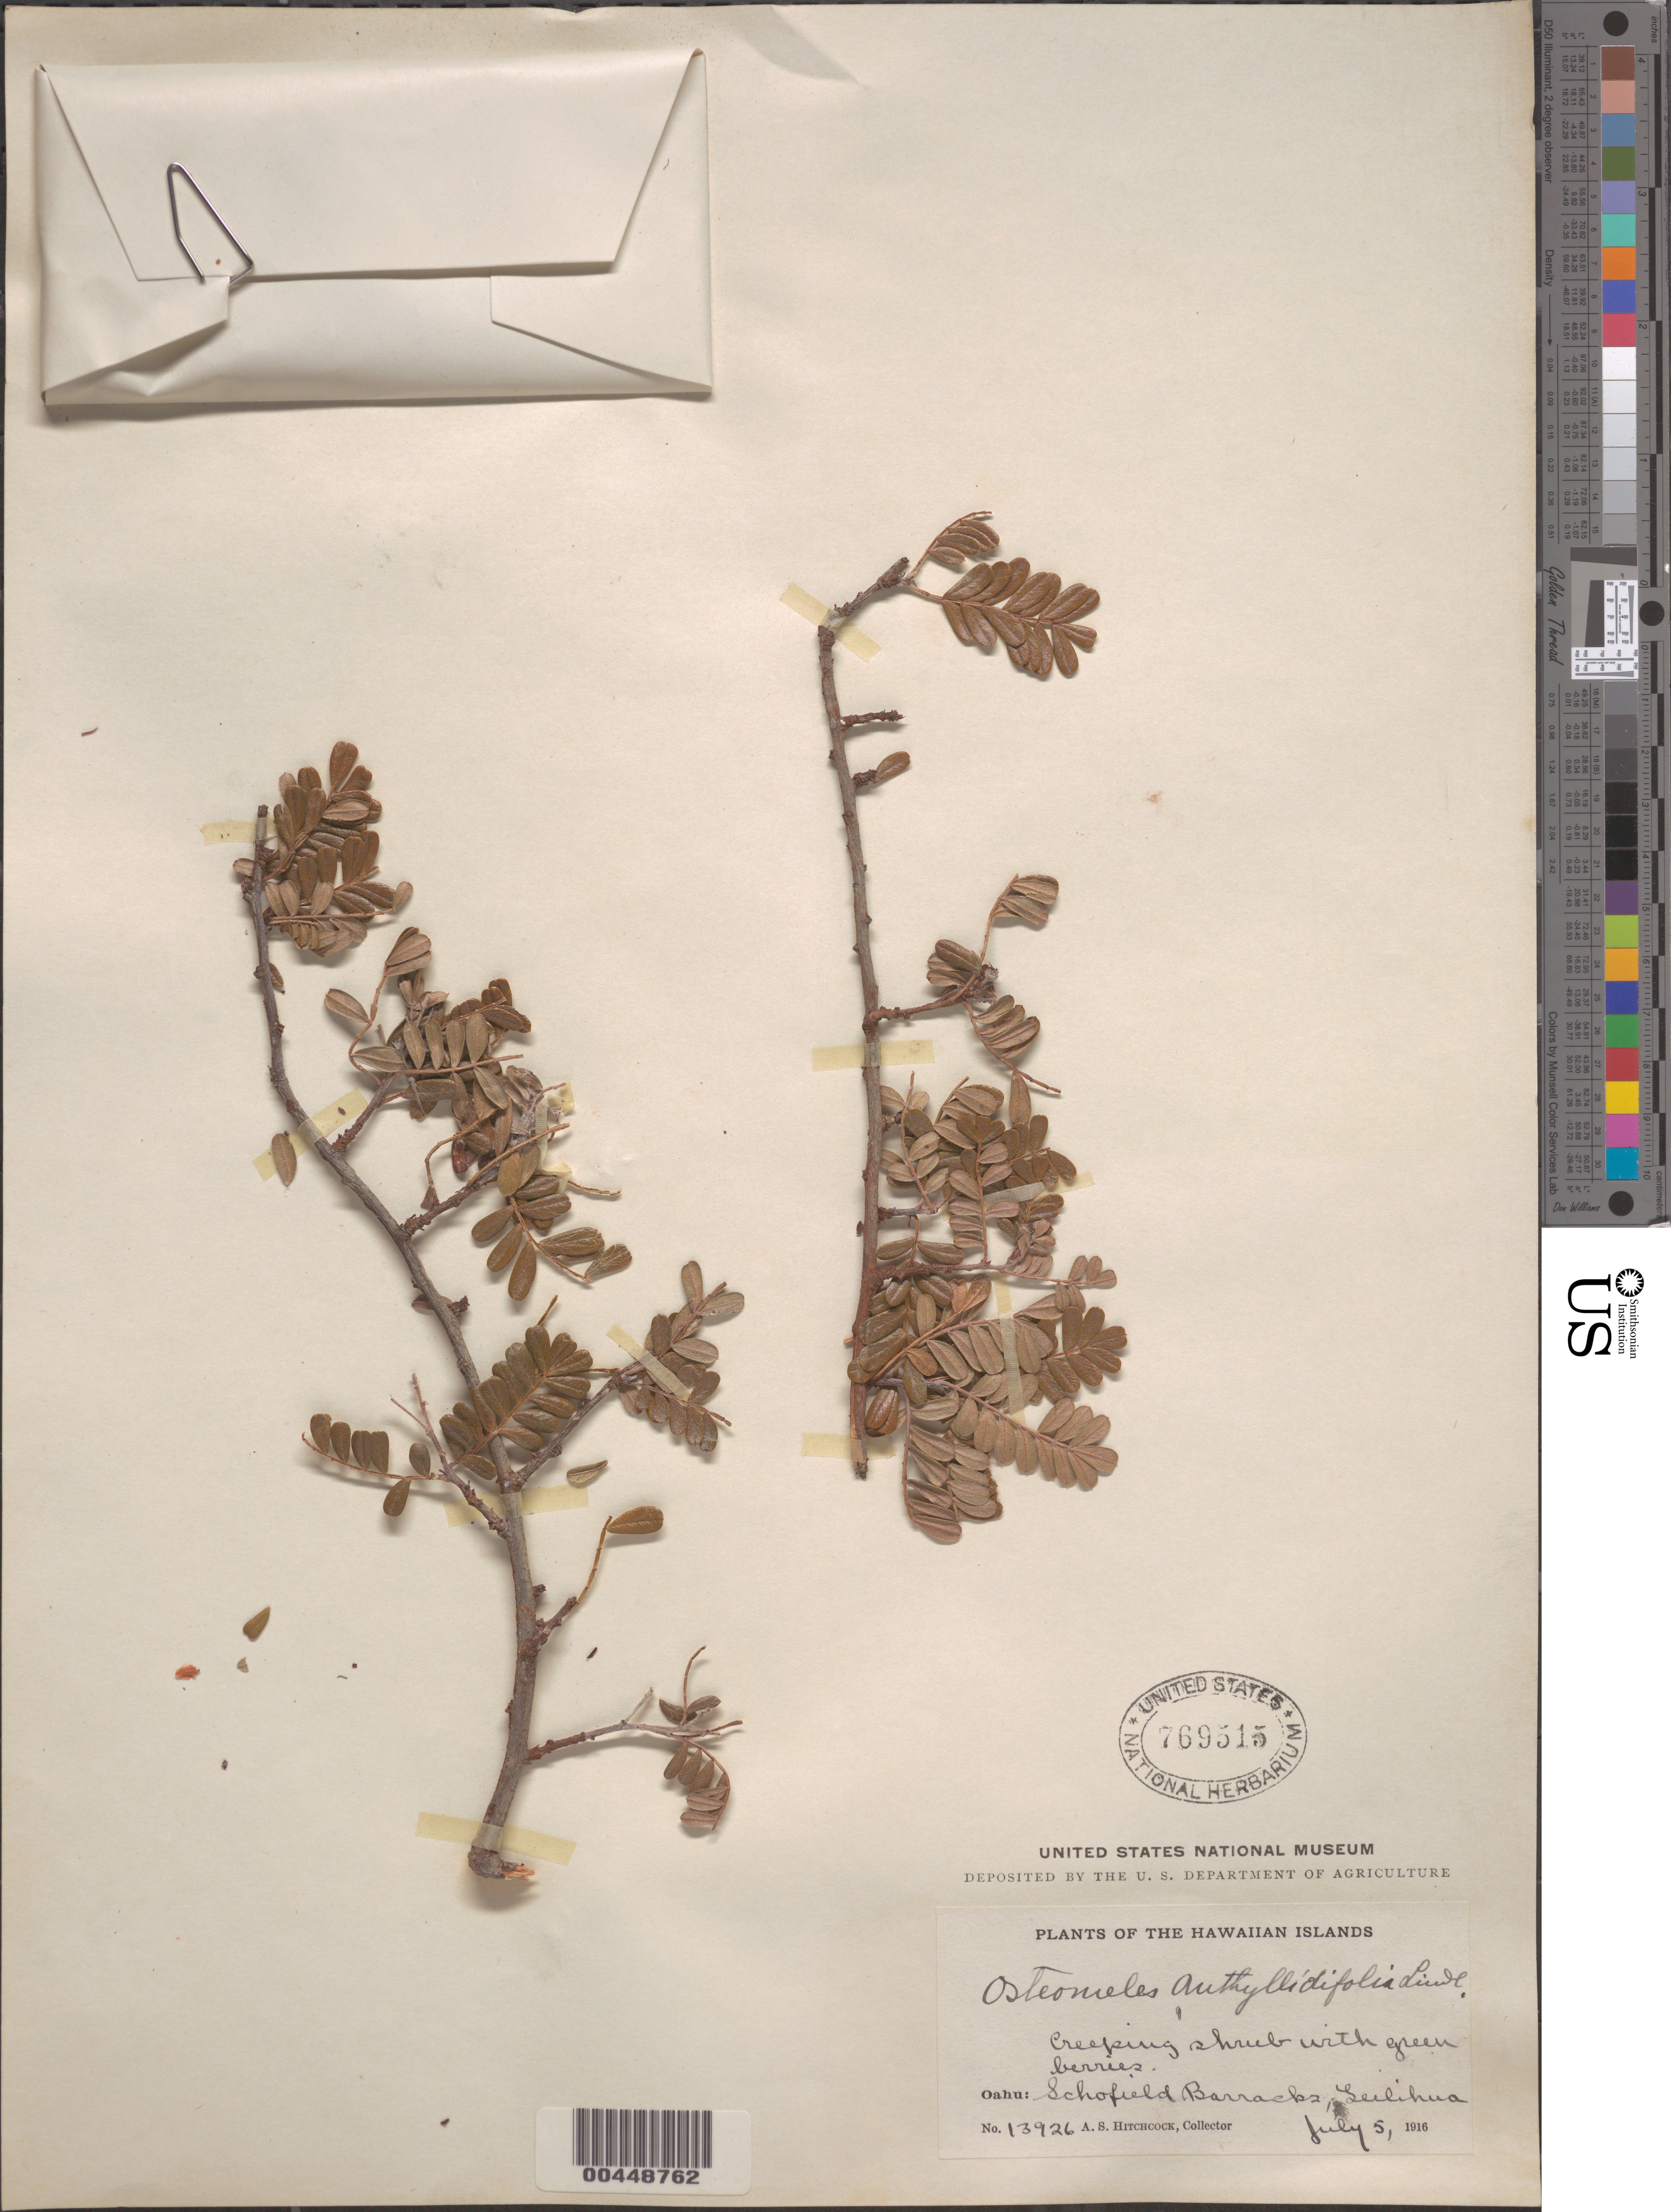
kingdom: Plantae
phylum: Tracheophyta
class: Magnoliopsida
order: Rosales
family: Rosaceae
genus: Osteomeles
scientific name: Osteomeles anthyllidifolia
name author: (Small) Lindl.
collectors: A. S. Hitchcock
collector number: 13926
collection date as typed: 5 Jul 1916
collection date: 1916-07-05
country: United States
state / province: Hawaii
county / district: Honolulu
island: Oahu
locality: Schofield Barracks, Leilihua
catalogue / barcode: US 769515